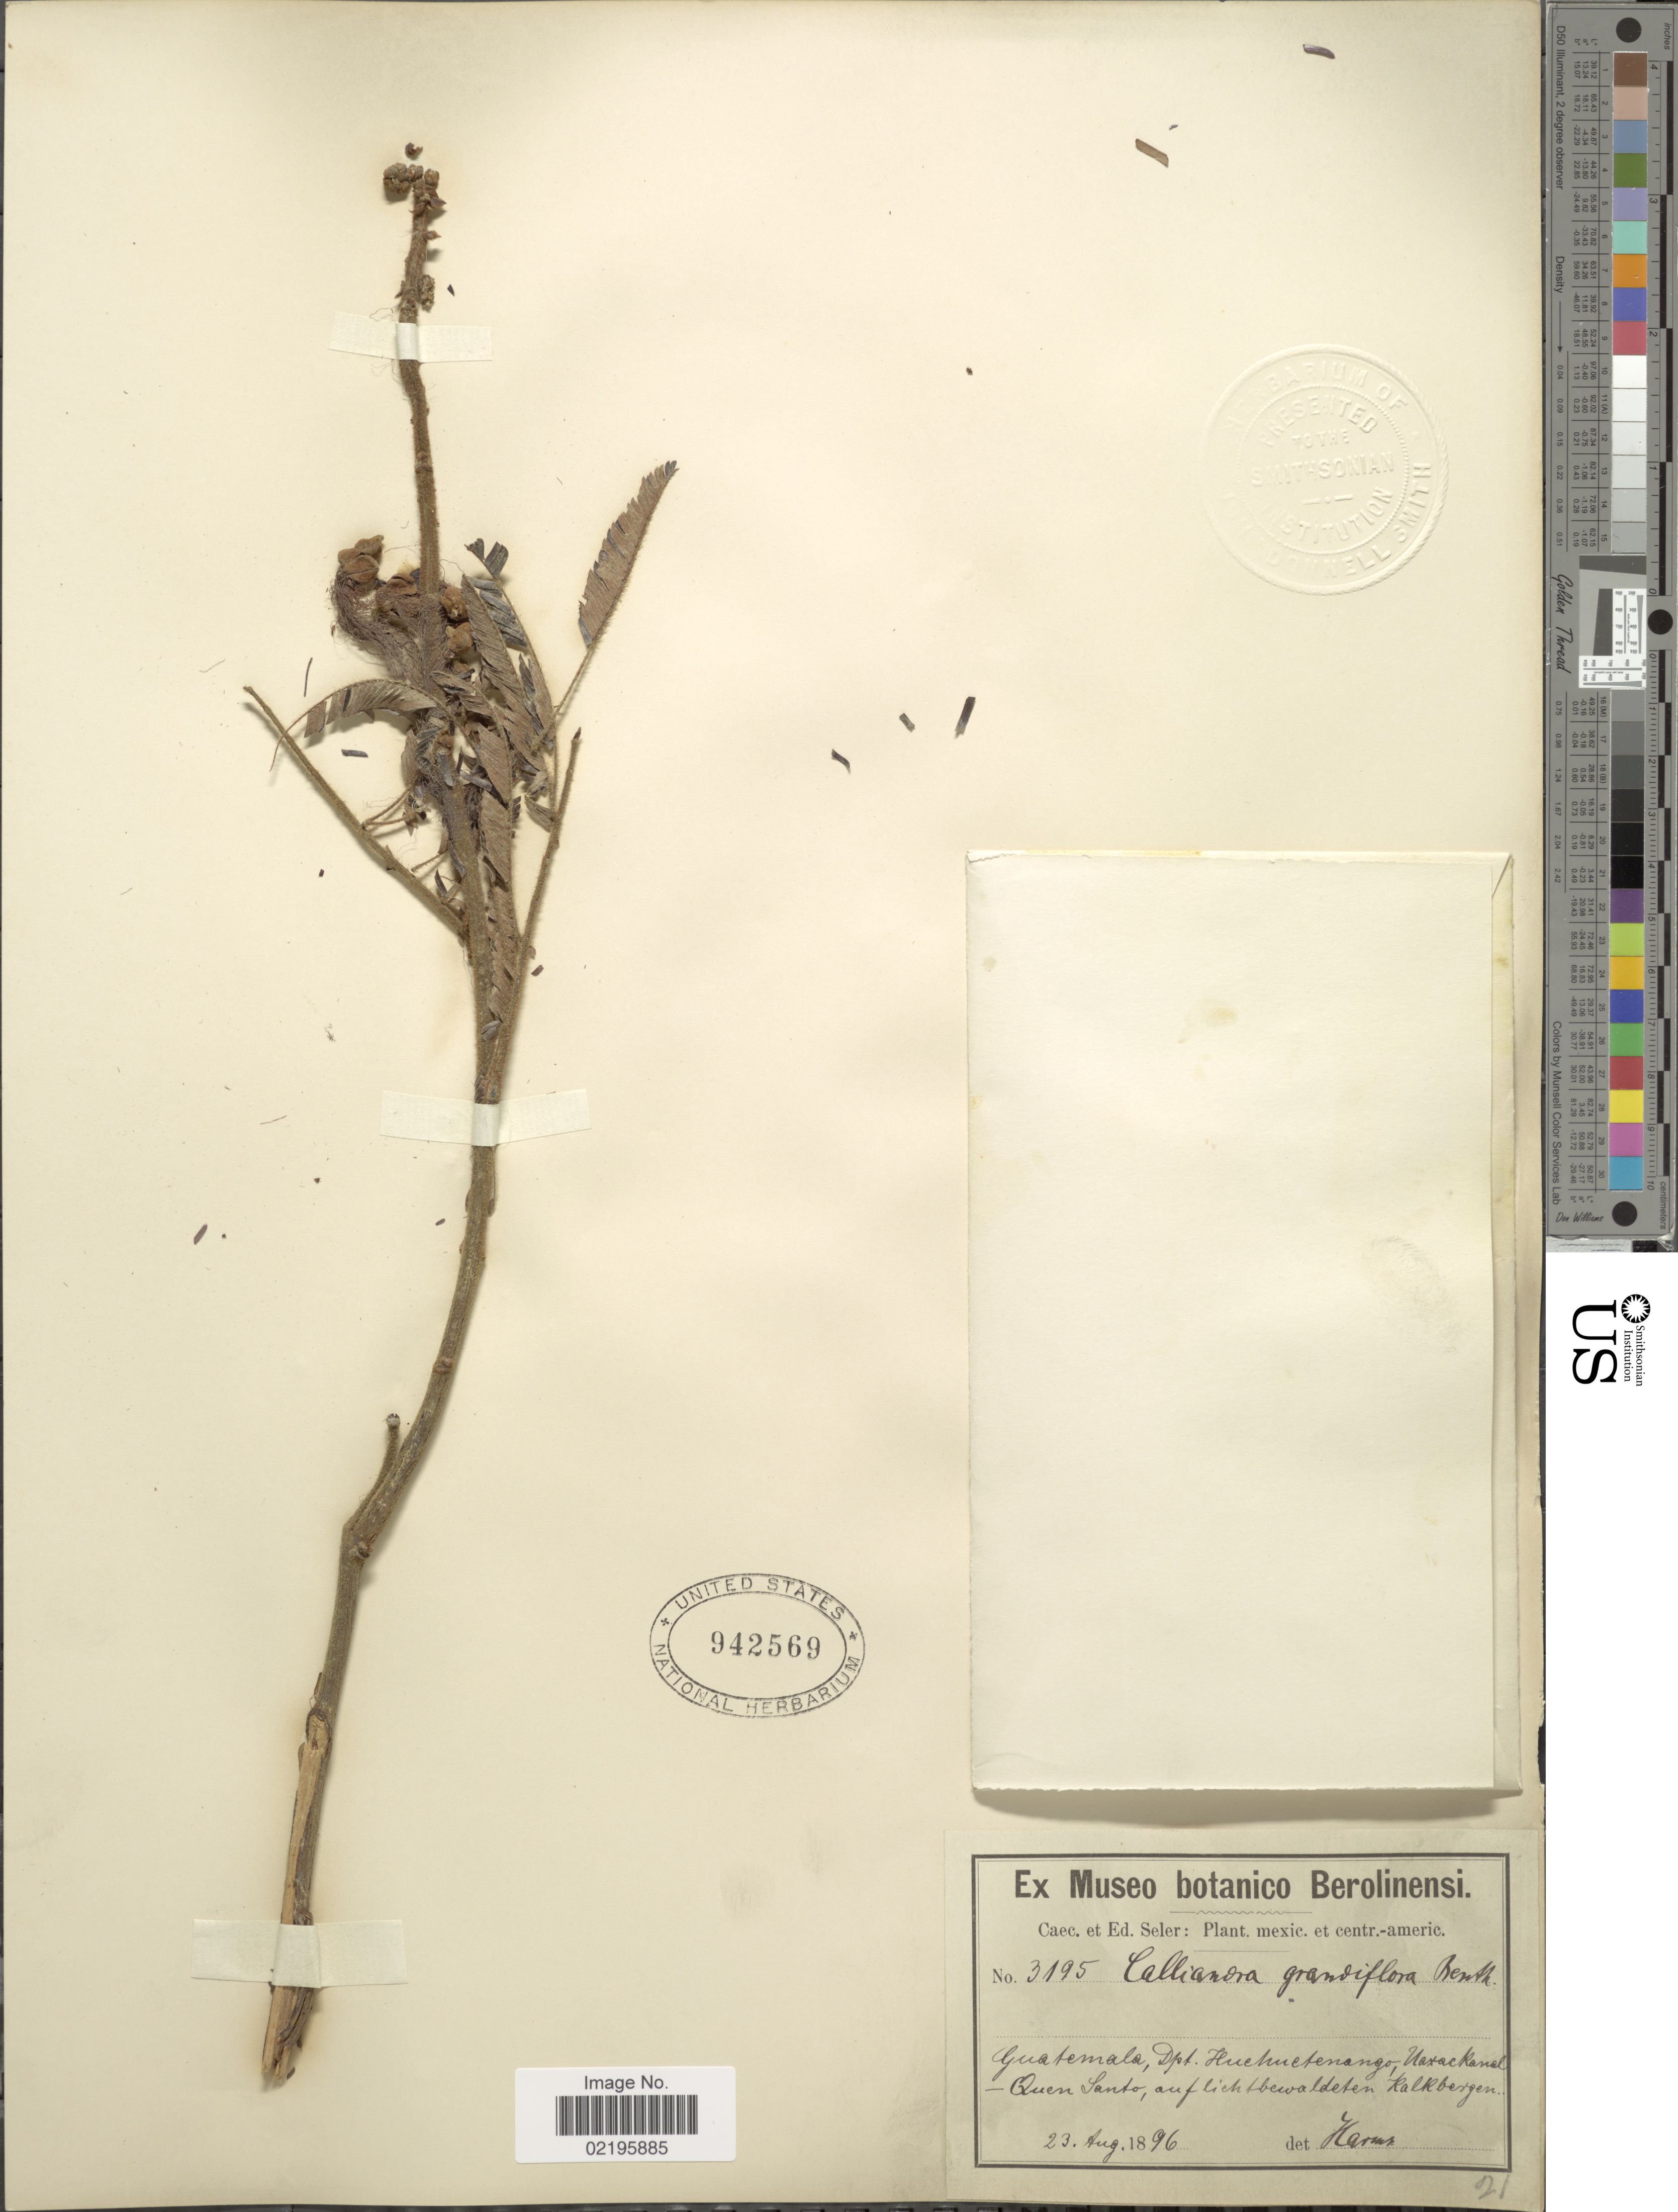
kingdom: Plantae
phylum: Tracheophyta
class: Magnoliopsida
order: Fabales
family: Fabaceae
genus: Calliandra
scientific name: Calliandra houstoniana var. houstoniana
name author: (Mill.) Standl.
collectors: ex Caec. et Ed Seler & E. Seler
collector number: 3195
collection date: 1896-08-23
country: Guatemala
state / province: Huehuetenango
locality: Uaxackanal - Quen Santo, auflichtbewaldeten Kalkbergen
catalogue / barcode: US 942569